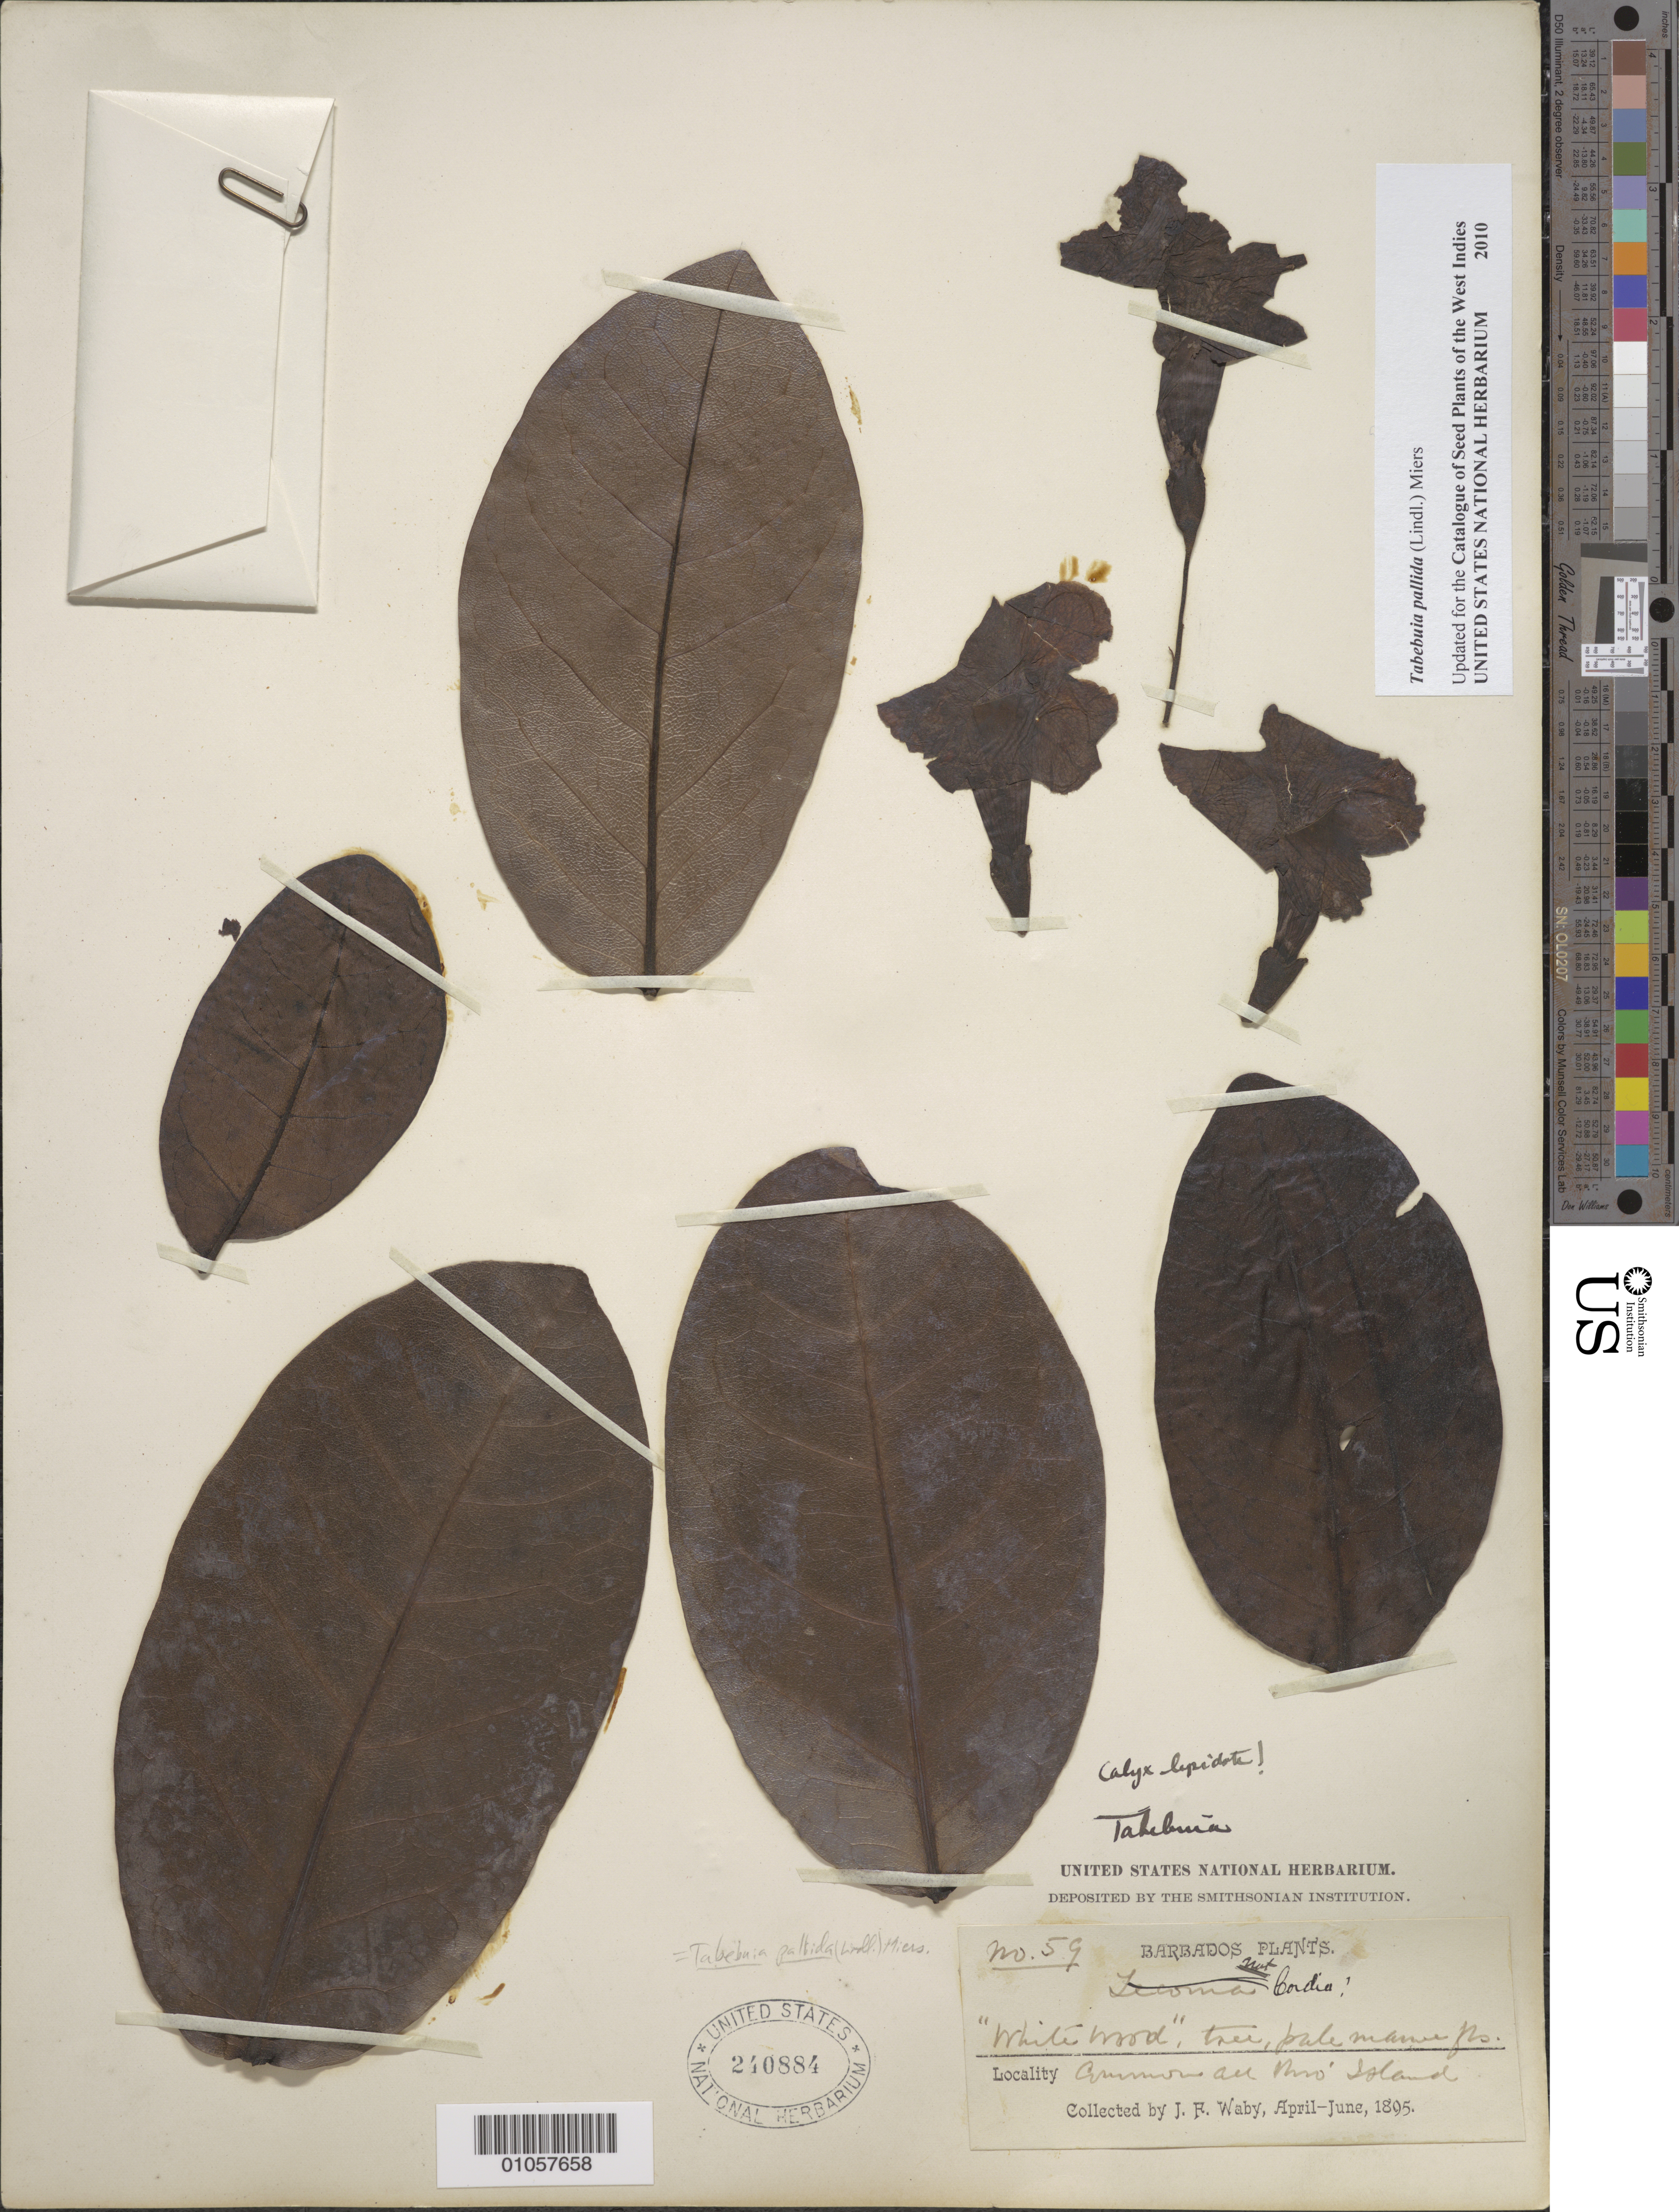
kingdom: Plantae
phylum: Tracheophyta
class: Magnoliopsida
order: Lamiales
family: Bignoniaceae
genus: Tabebuia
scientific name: Tabebuia pallida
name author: (Lindl.) Miers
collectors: J. Waby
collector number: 59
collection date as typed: Apr 1895 to -- Jun 1895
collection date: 1895-04/1895-06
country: Barbados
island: Barbados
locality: Niro [?] Island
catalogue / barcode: US 240884